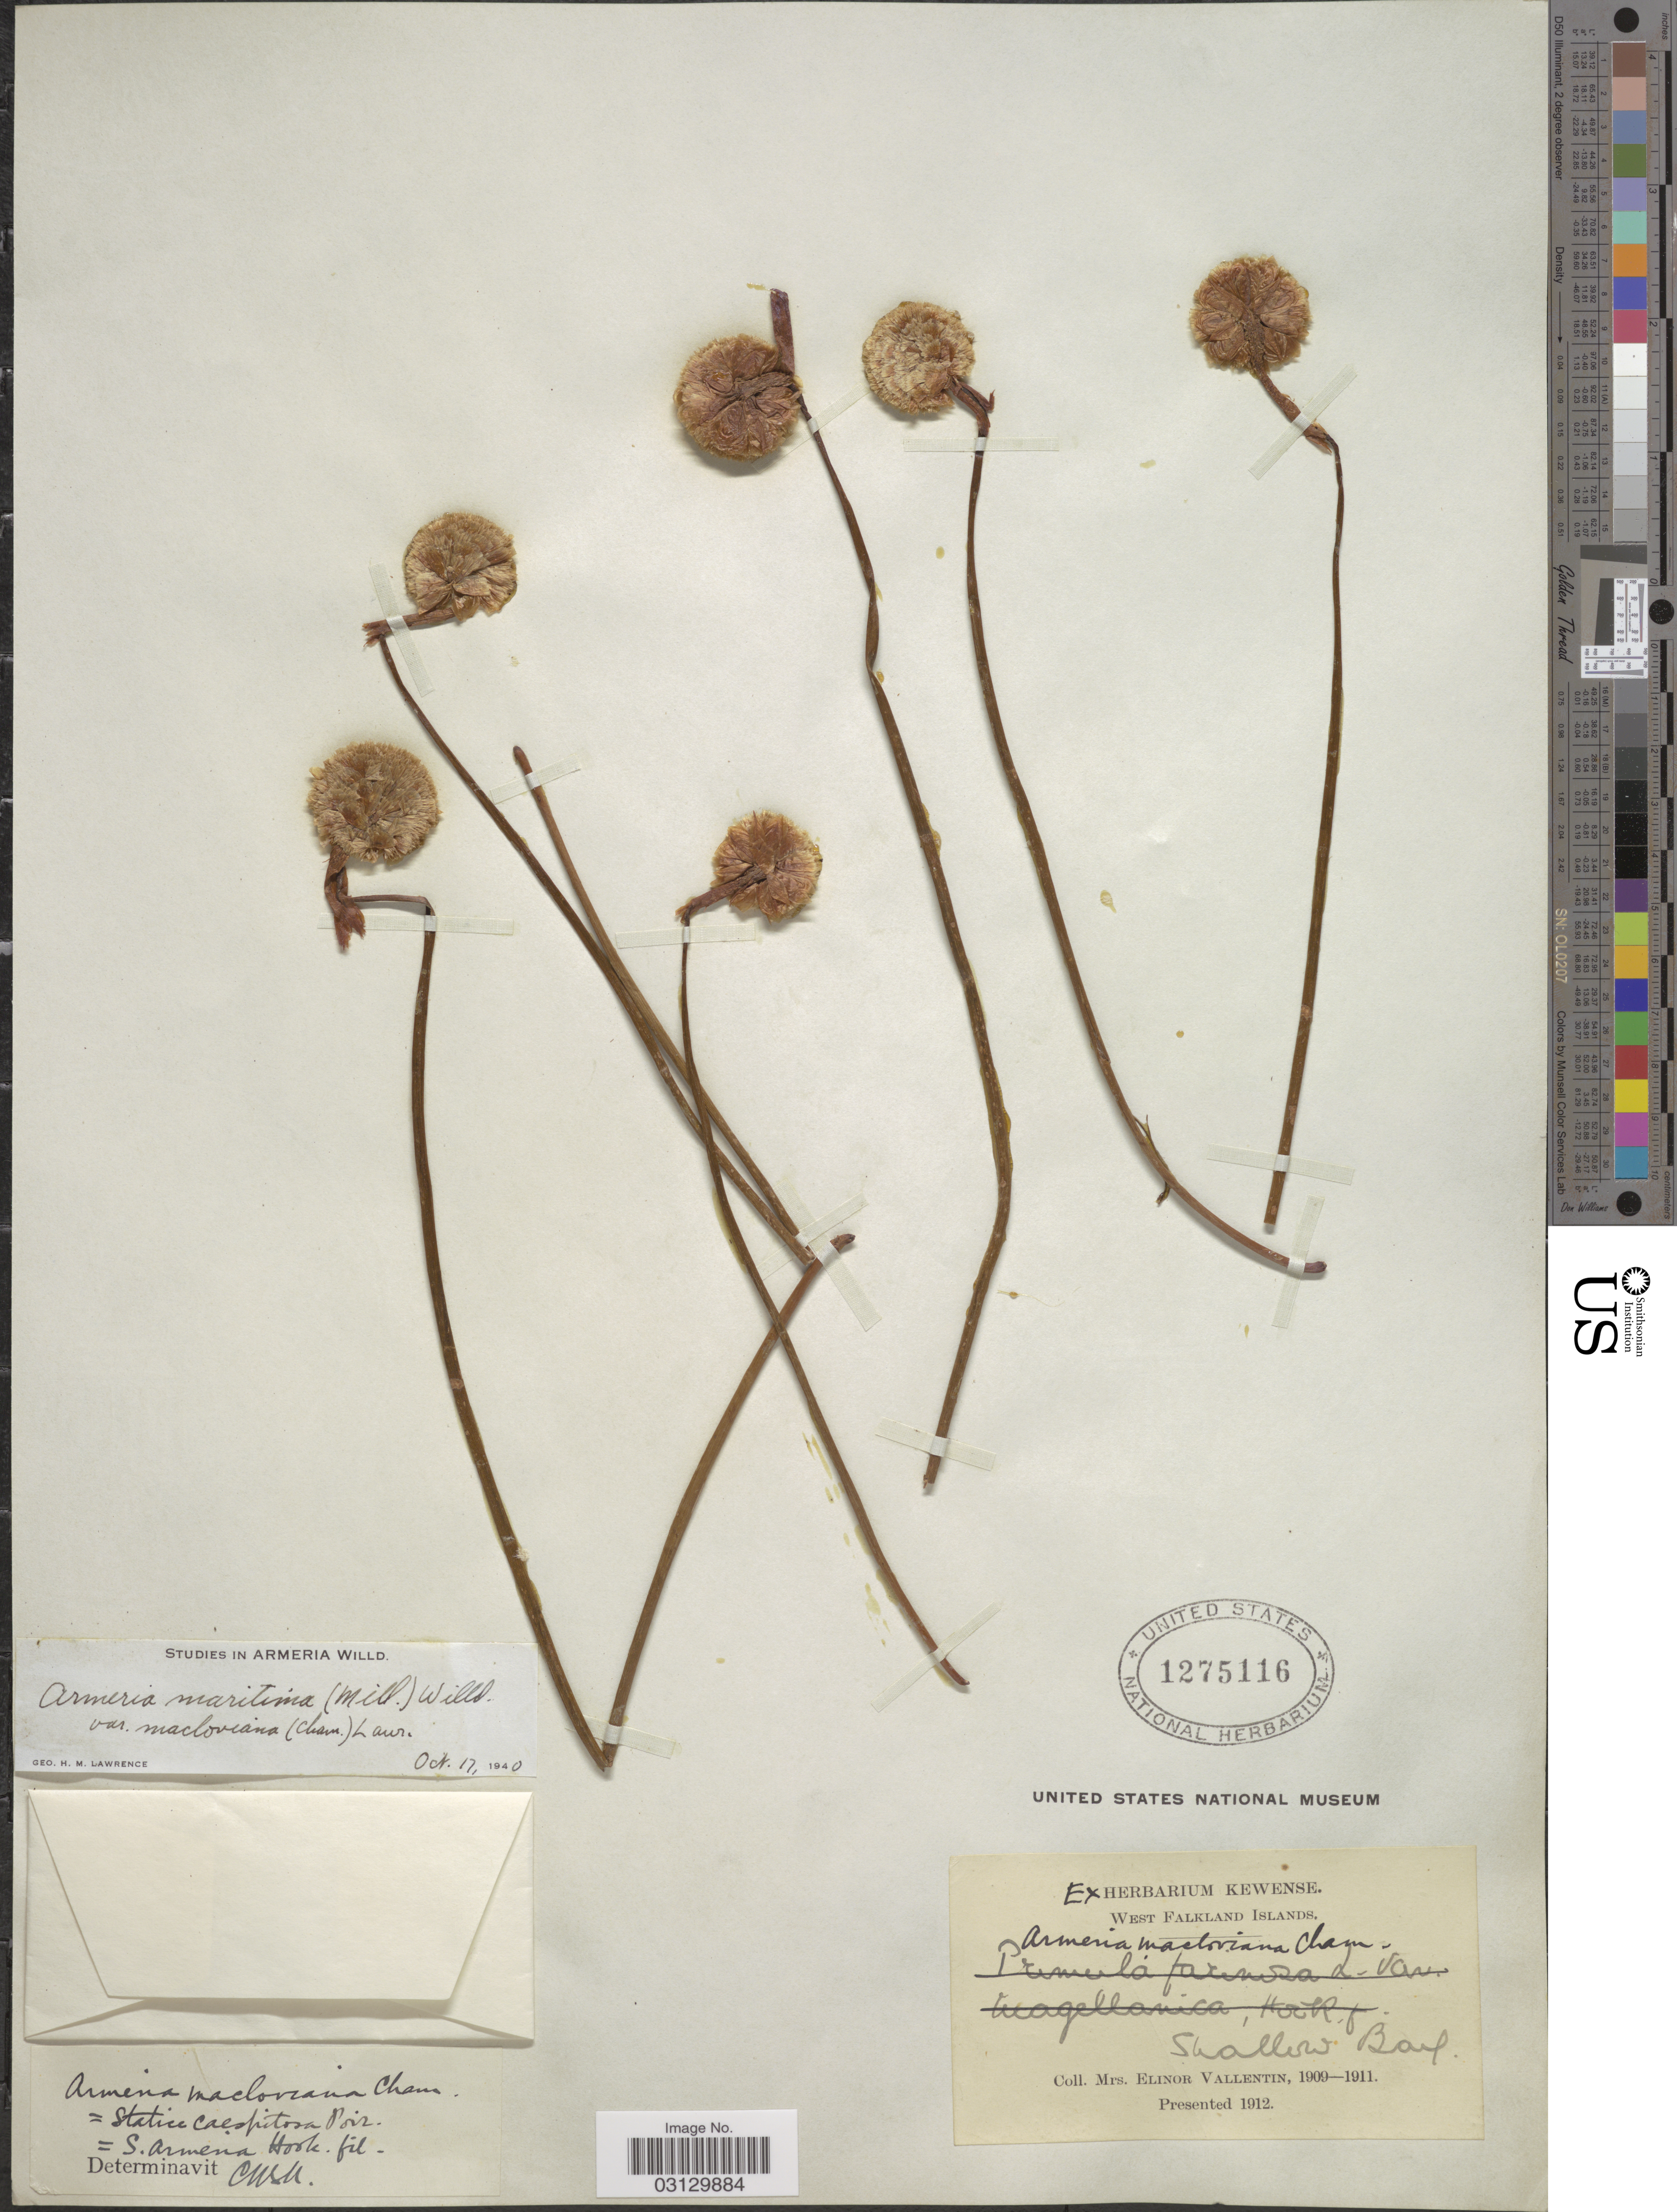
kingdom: Plantae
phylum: Tracheophyta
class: Magnoliopsida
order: Caryophyllales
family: Plumbaginaceae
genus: Armeria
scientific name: Armeria maritima subsp. andina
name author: (Poepp. ex Boiss.) D.M. Moore & H.O. Yates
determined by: Strong, M. T., (US), Smithsonian Institution - National Museum of Natural History (UNITED STATES)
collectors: E. Vallentin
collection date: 1909/1911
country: Falkland Islands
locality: West Falkland Islands. Shallow Bay.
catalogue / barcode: US 1275116